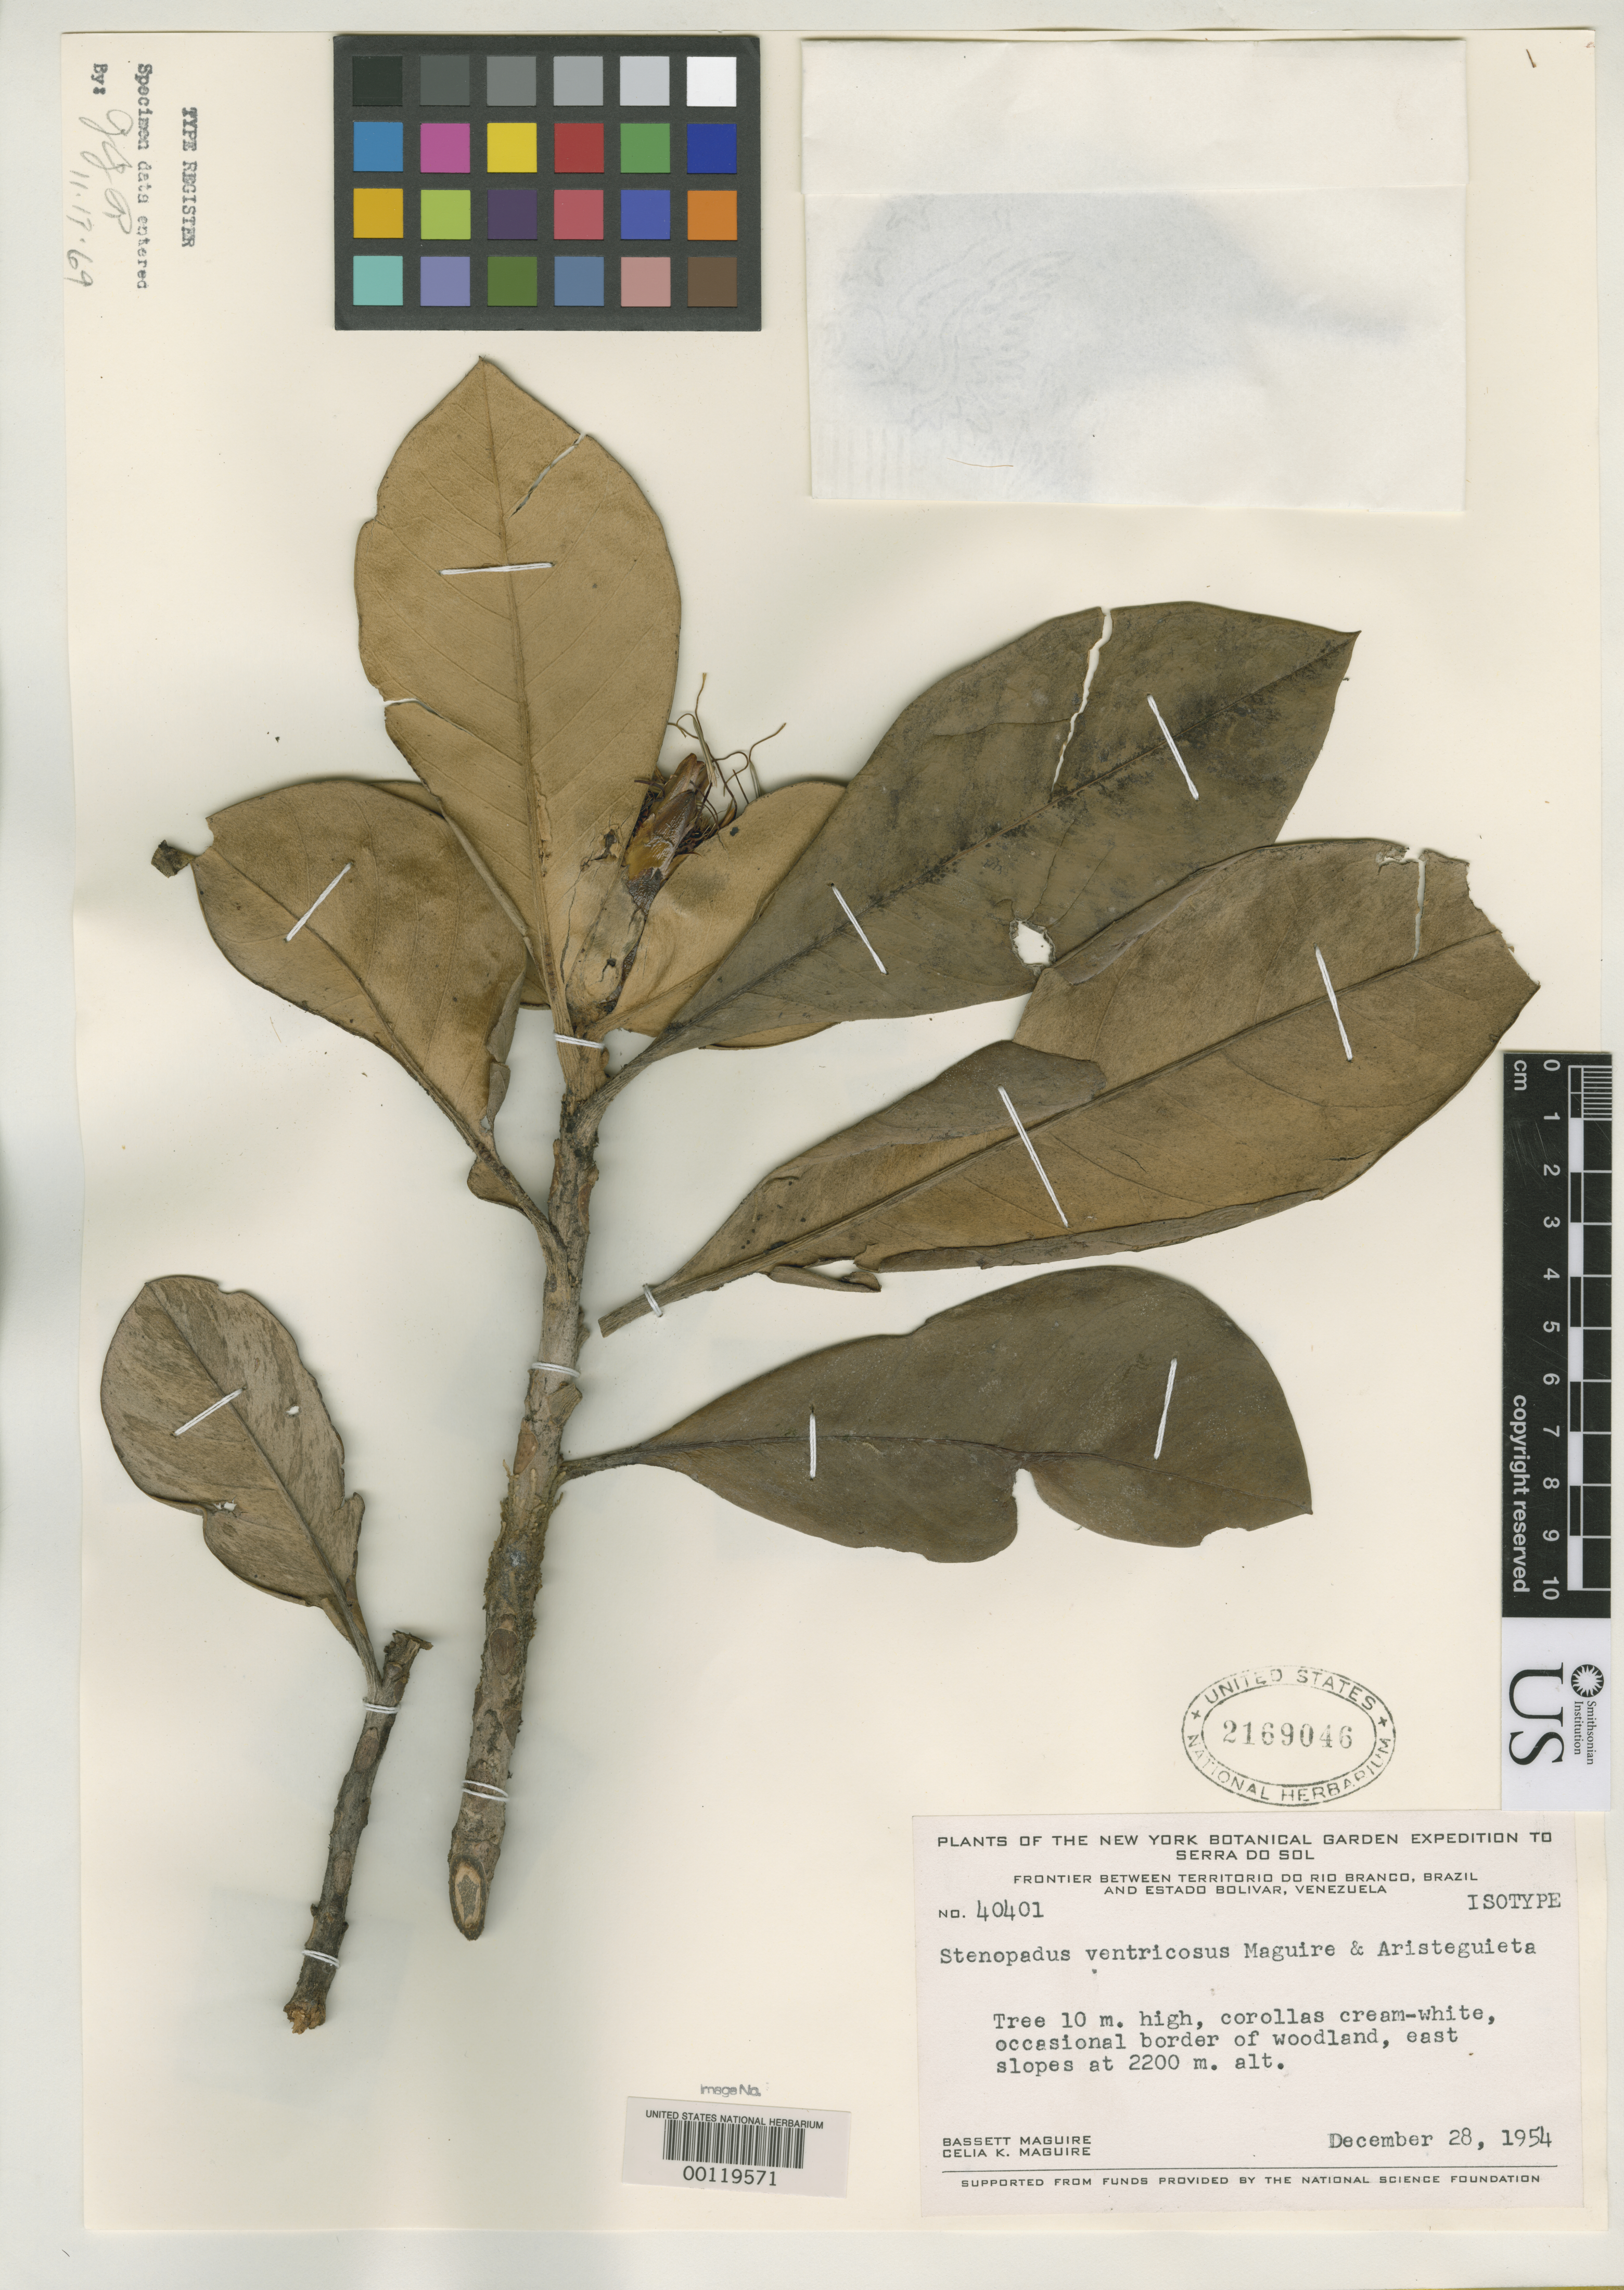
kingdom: Plantae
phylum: Tracheophyta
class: Magnoliopsida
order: Asterales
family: Asteraceae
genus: Stenopadus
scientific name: Stenopadus ventricosus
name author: Maguire & Aristeg.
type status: Isotype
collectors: B. Maguire & C. K. Maguire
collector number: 40401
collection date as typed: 28 Dec 1954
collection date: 1954-12-28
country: Brazil / Venezuela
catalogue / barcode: US 2169046